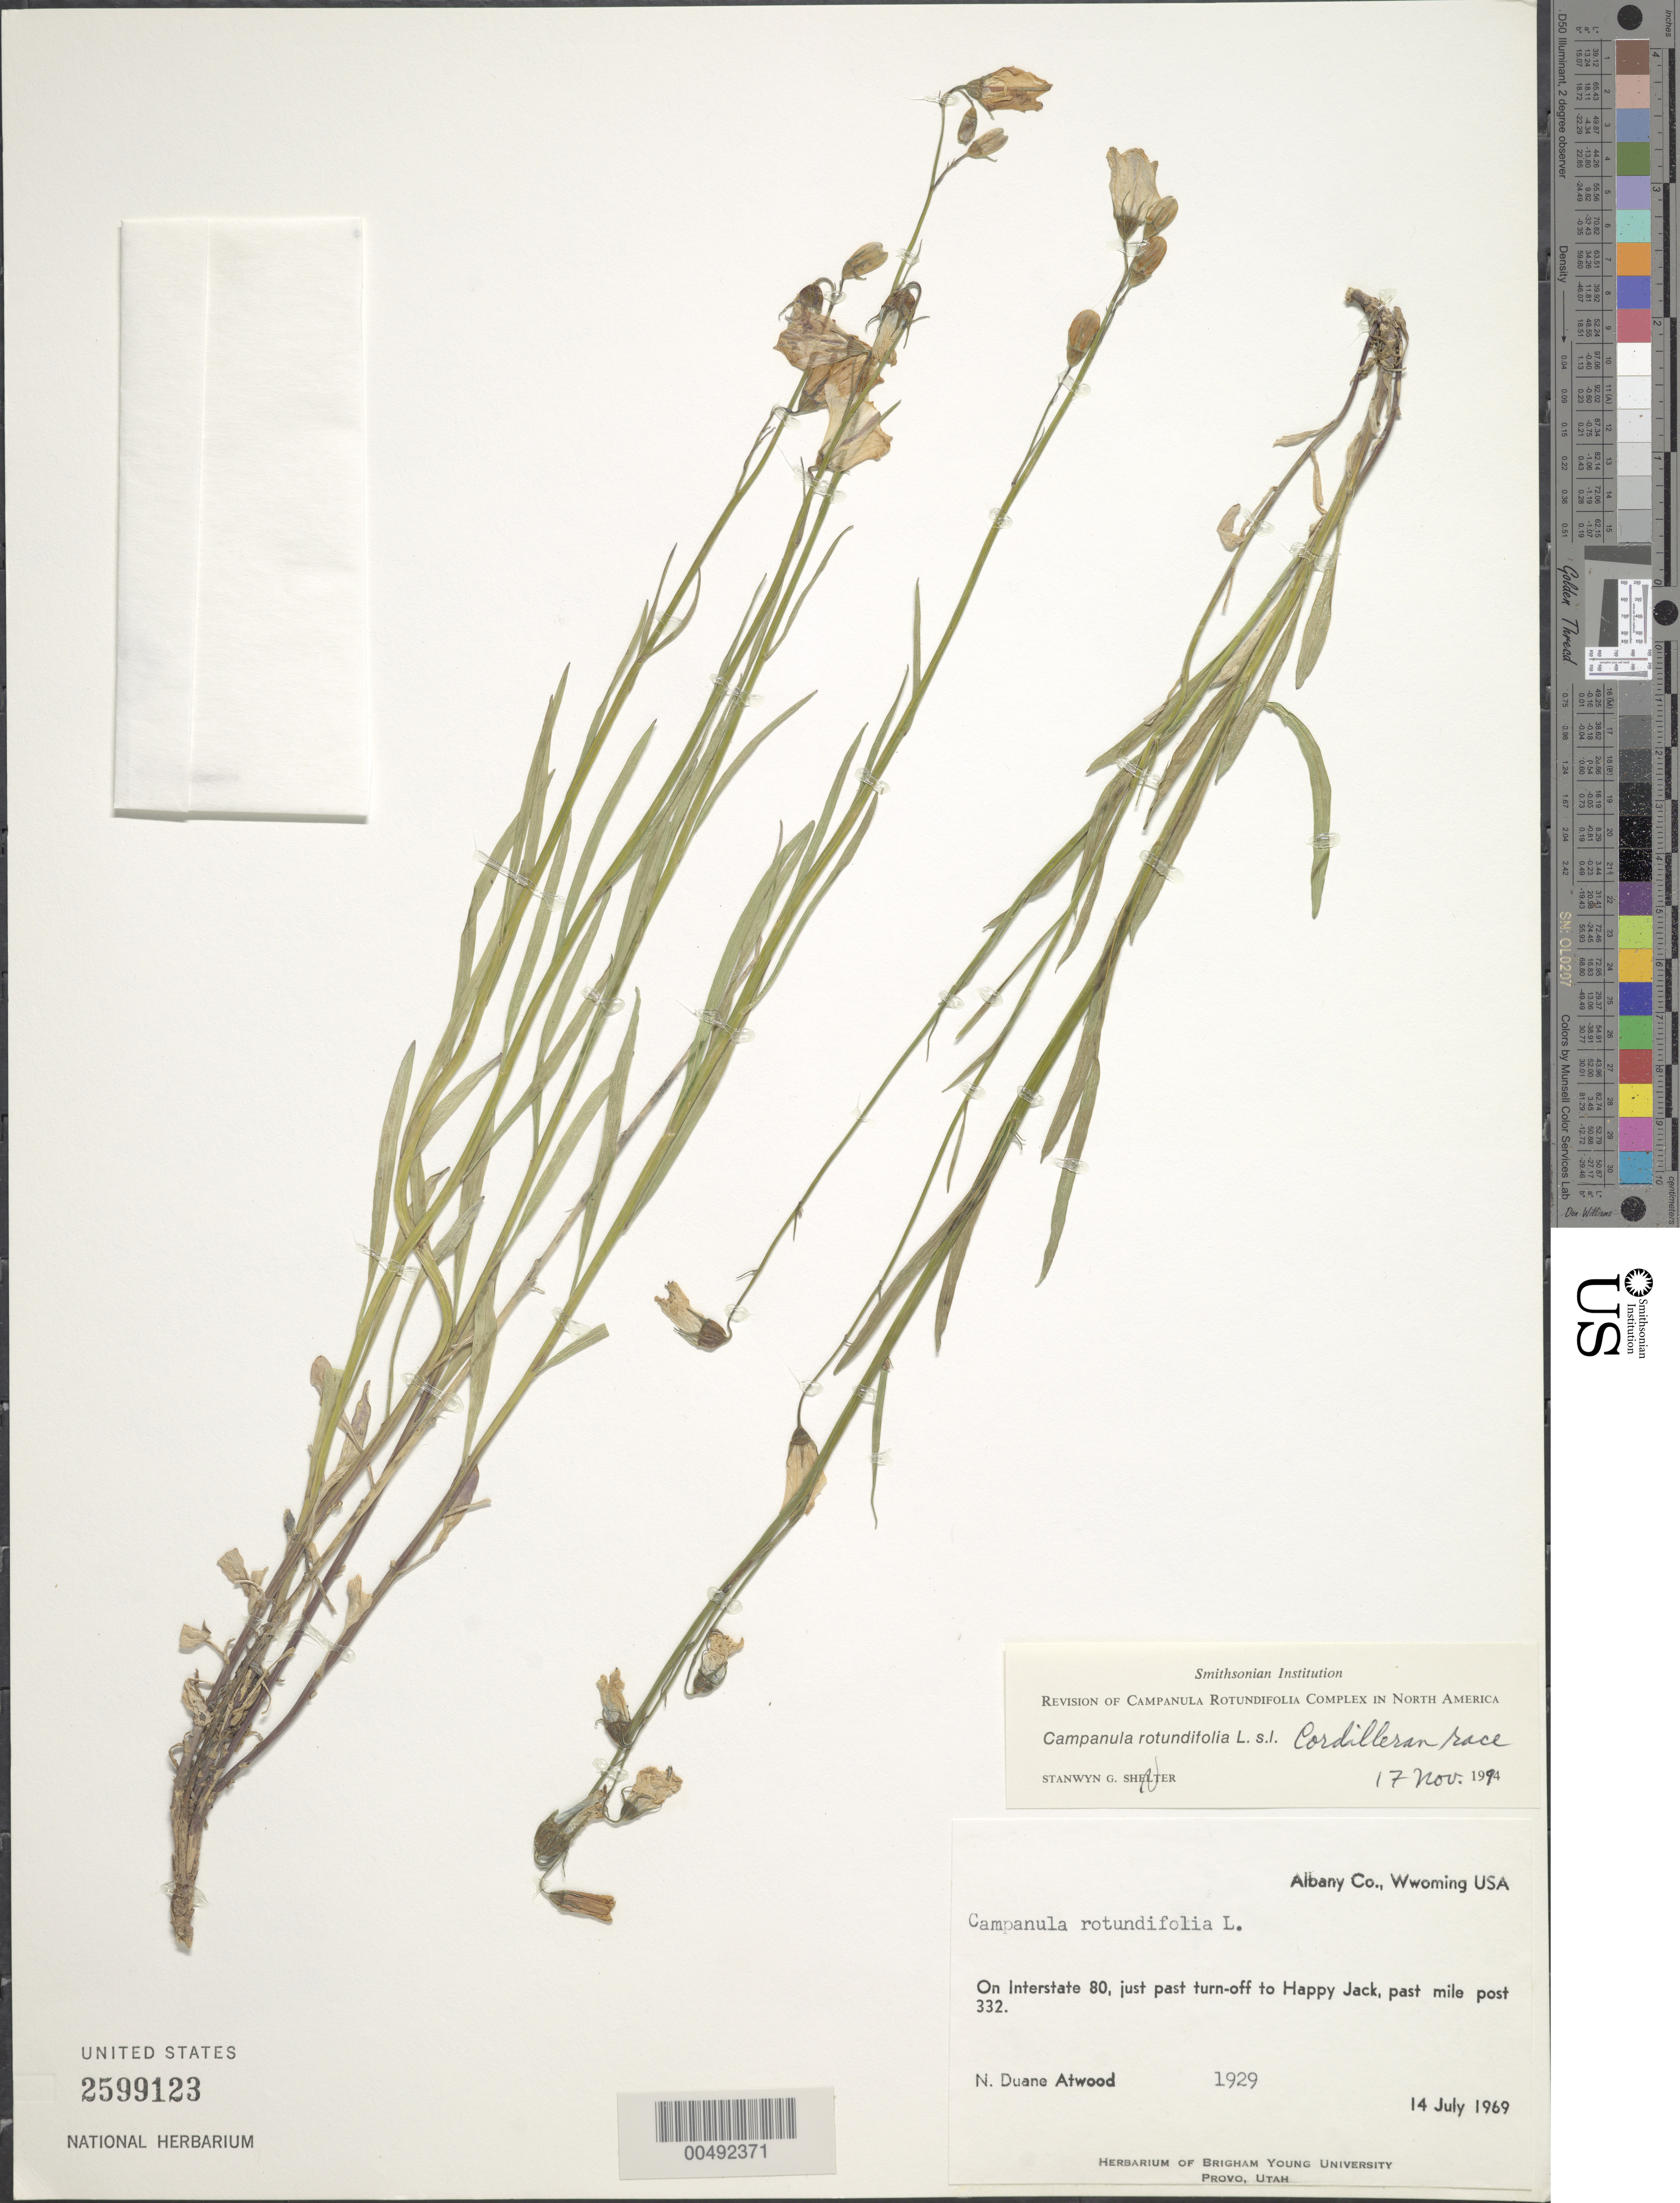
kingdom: Plantae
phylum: Tracheophyta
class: Magnoliopsida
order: Asterales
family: Campanulaceae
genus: Campanula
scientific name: Campanula rotundifolia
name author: L.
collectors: N. Atwood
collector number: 1929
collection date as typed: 14 Jul 1969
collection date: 1969-07-14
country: United States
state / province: Wyoming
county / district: Albany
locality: On Interstate 80, just past the turnoff to Happy Jack, past mile post 332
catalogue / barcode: US 2599123